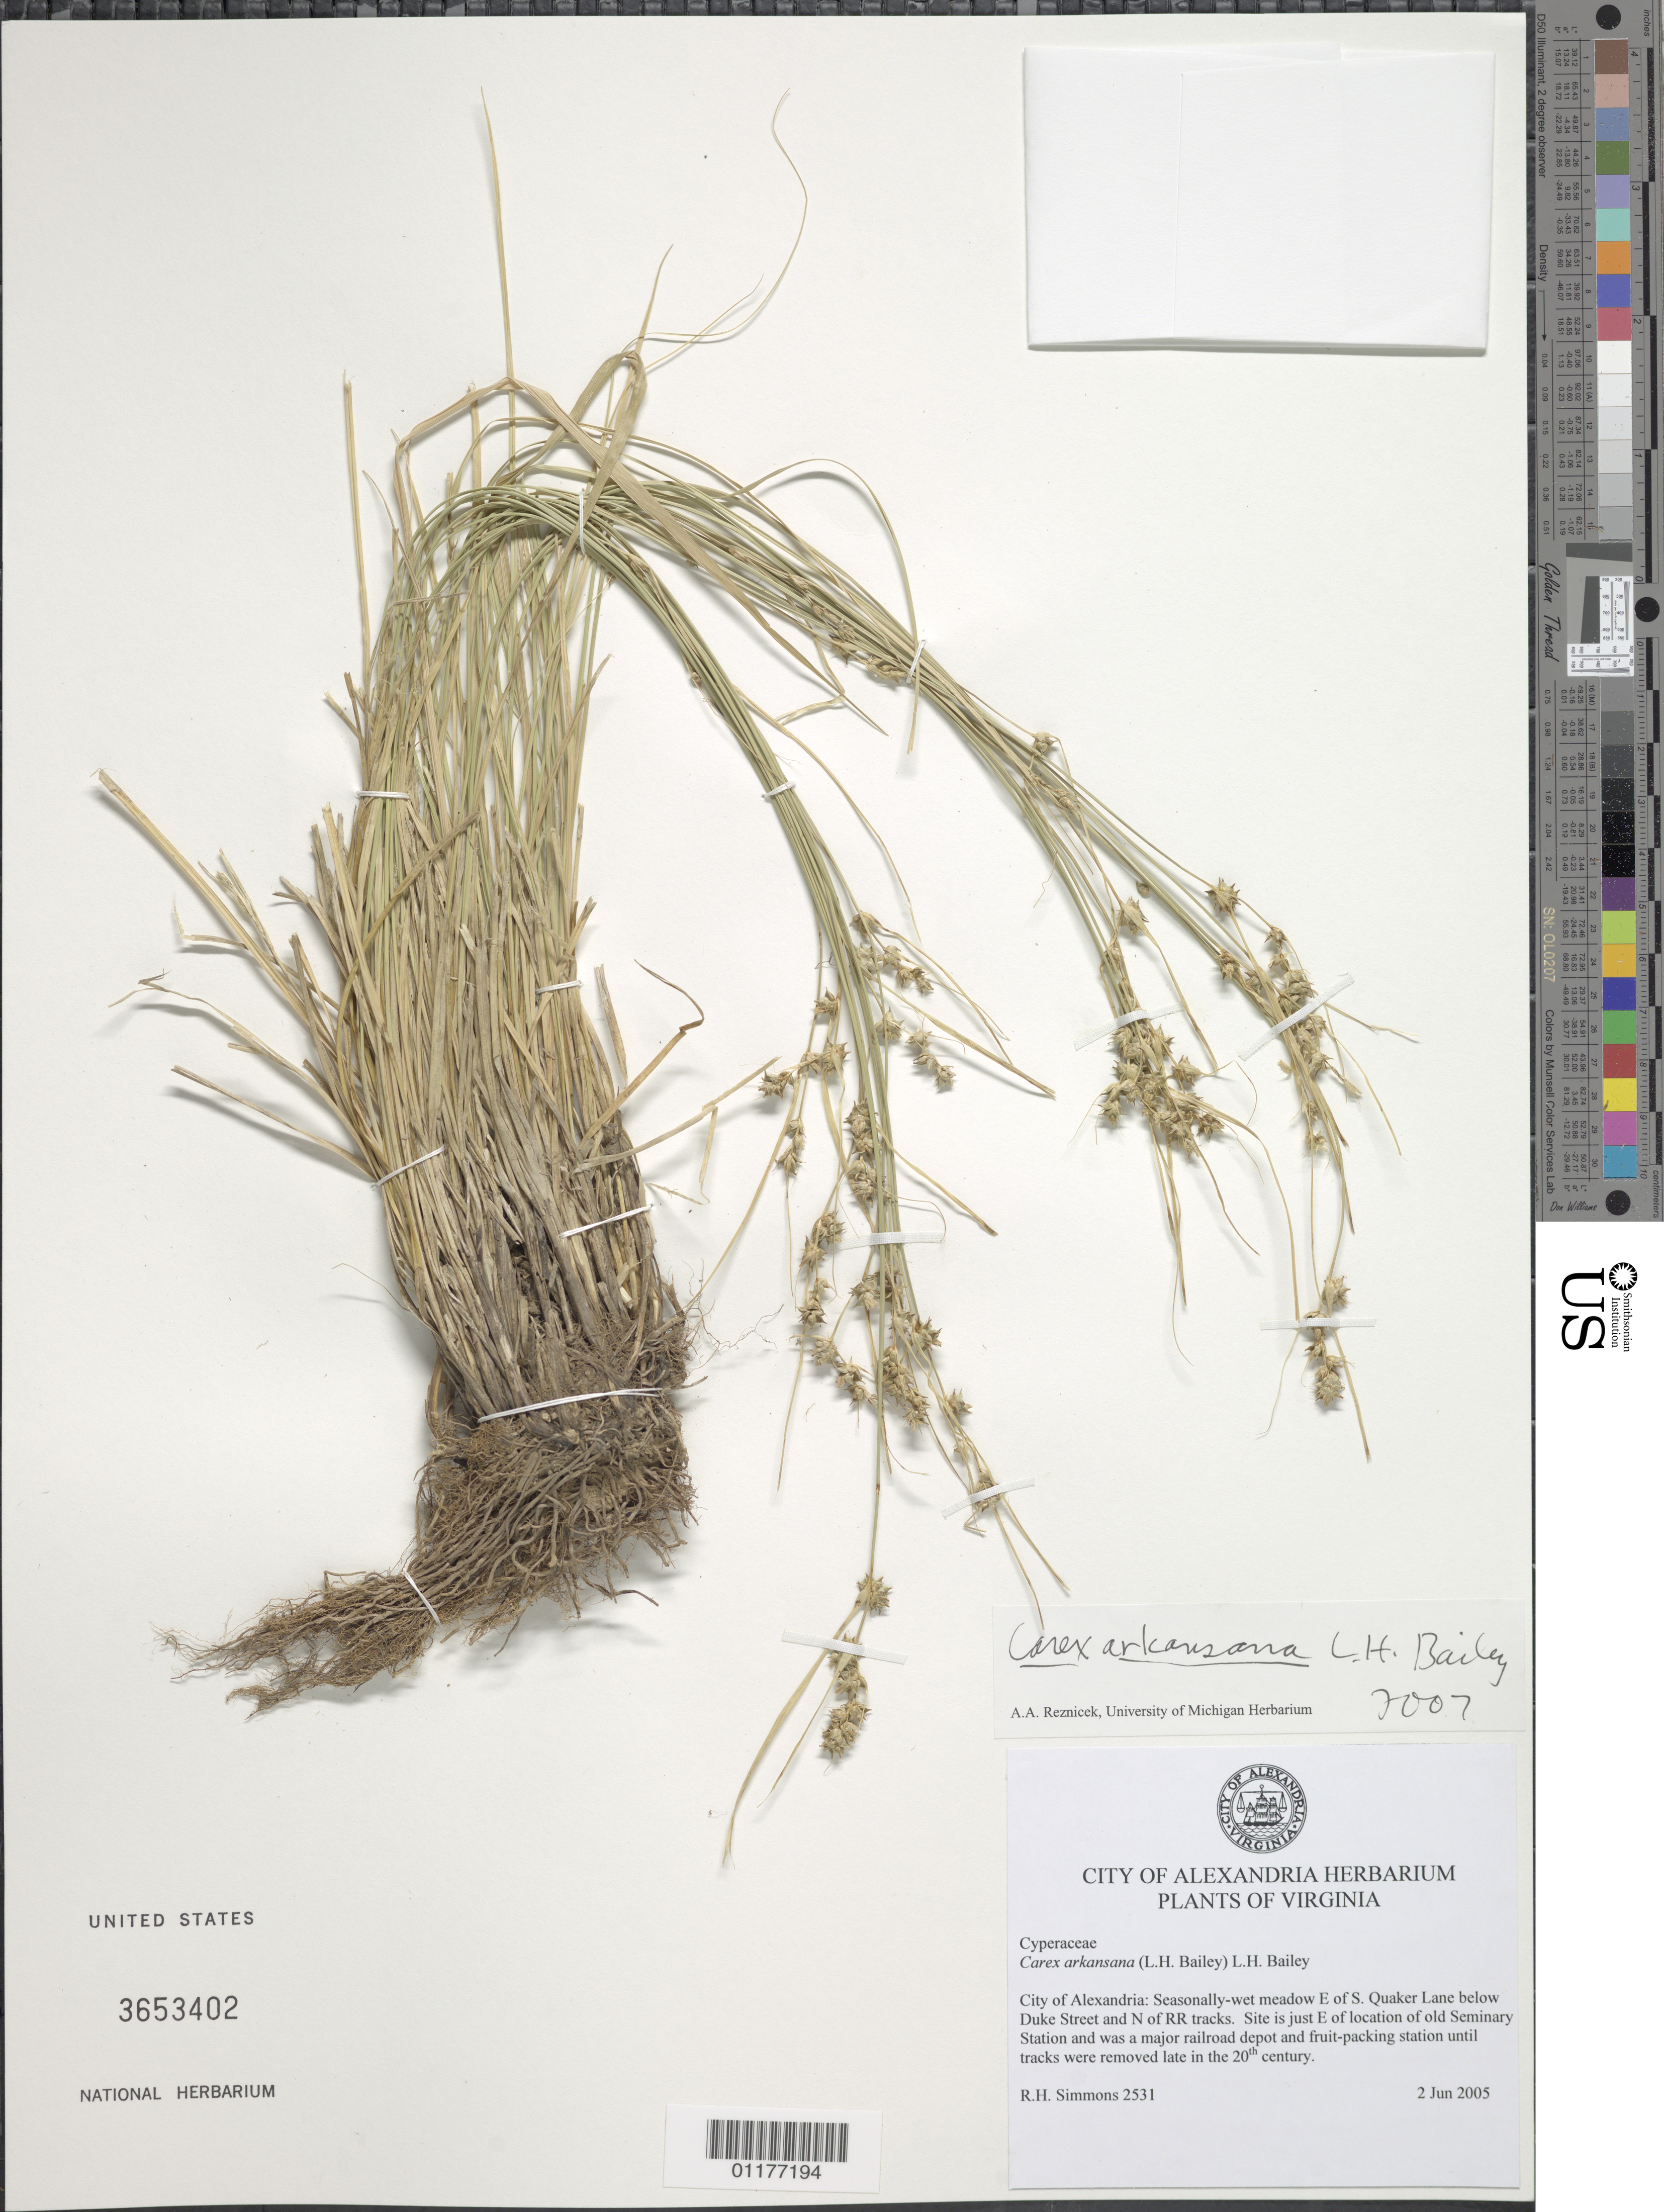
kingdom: Plantae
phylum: Tracheophyta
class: Liliopsida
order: Poales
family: Cyperaceae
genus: Carex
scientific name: Carex arkansana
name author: (L.H. Bailey) L.H. Bailey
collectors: R. H. Simmons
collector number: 2531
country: United States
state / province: Virginia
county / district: City of Alexandria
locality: Alexandria, E of S. Quaker Lane below Duke St. and N of RR tracks, E of old Seminary Station and was a major railroad depot and fruit-packing station until tracks were removed late int he 20th century.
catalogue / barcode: US 3653402